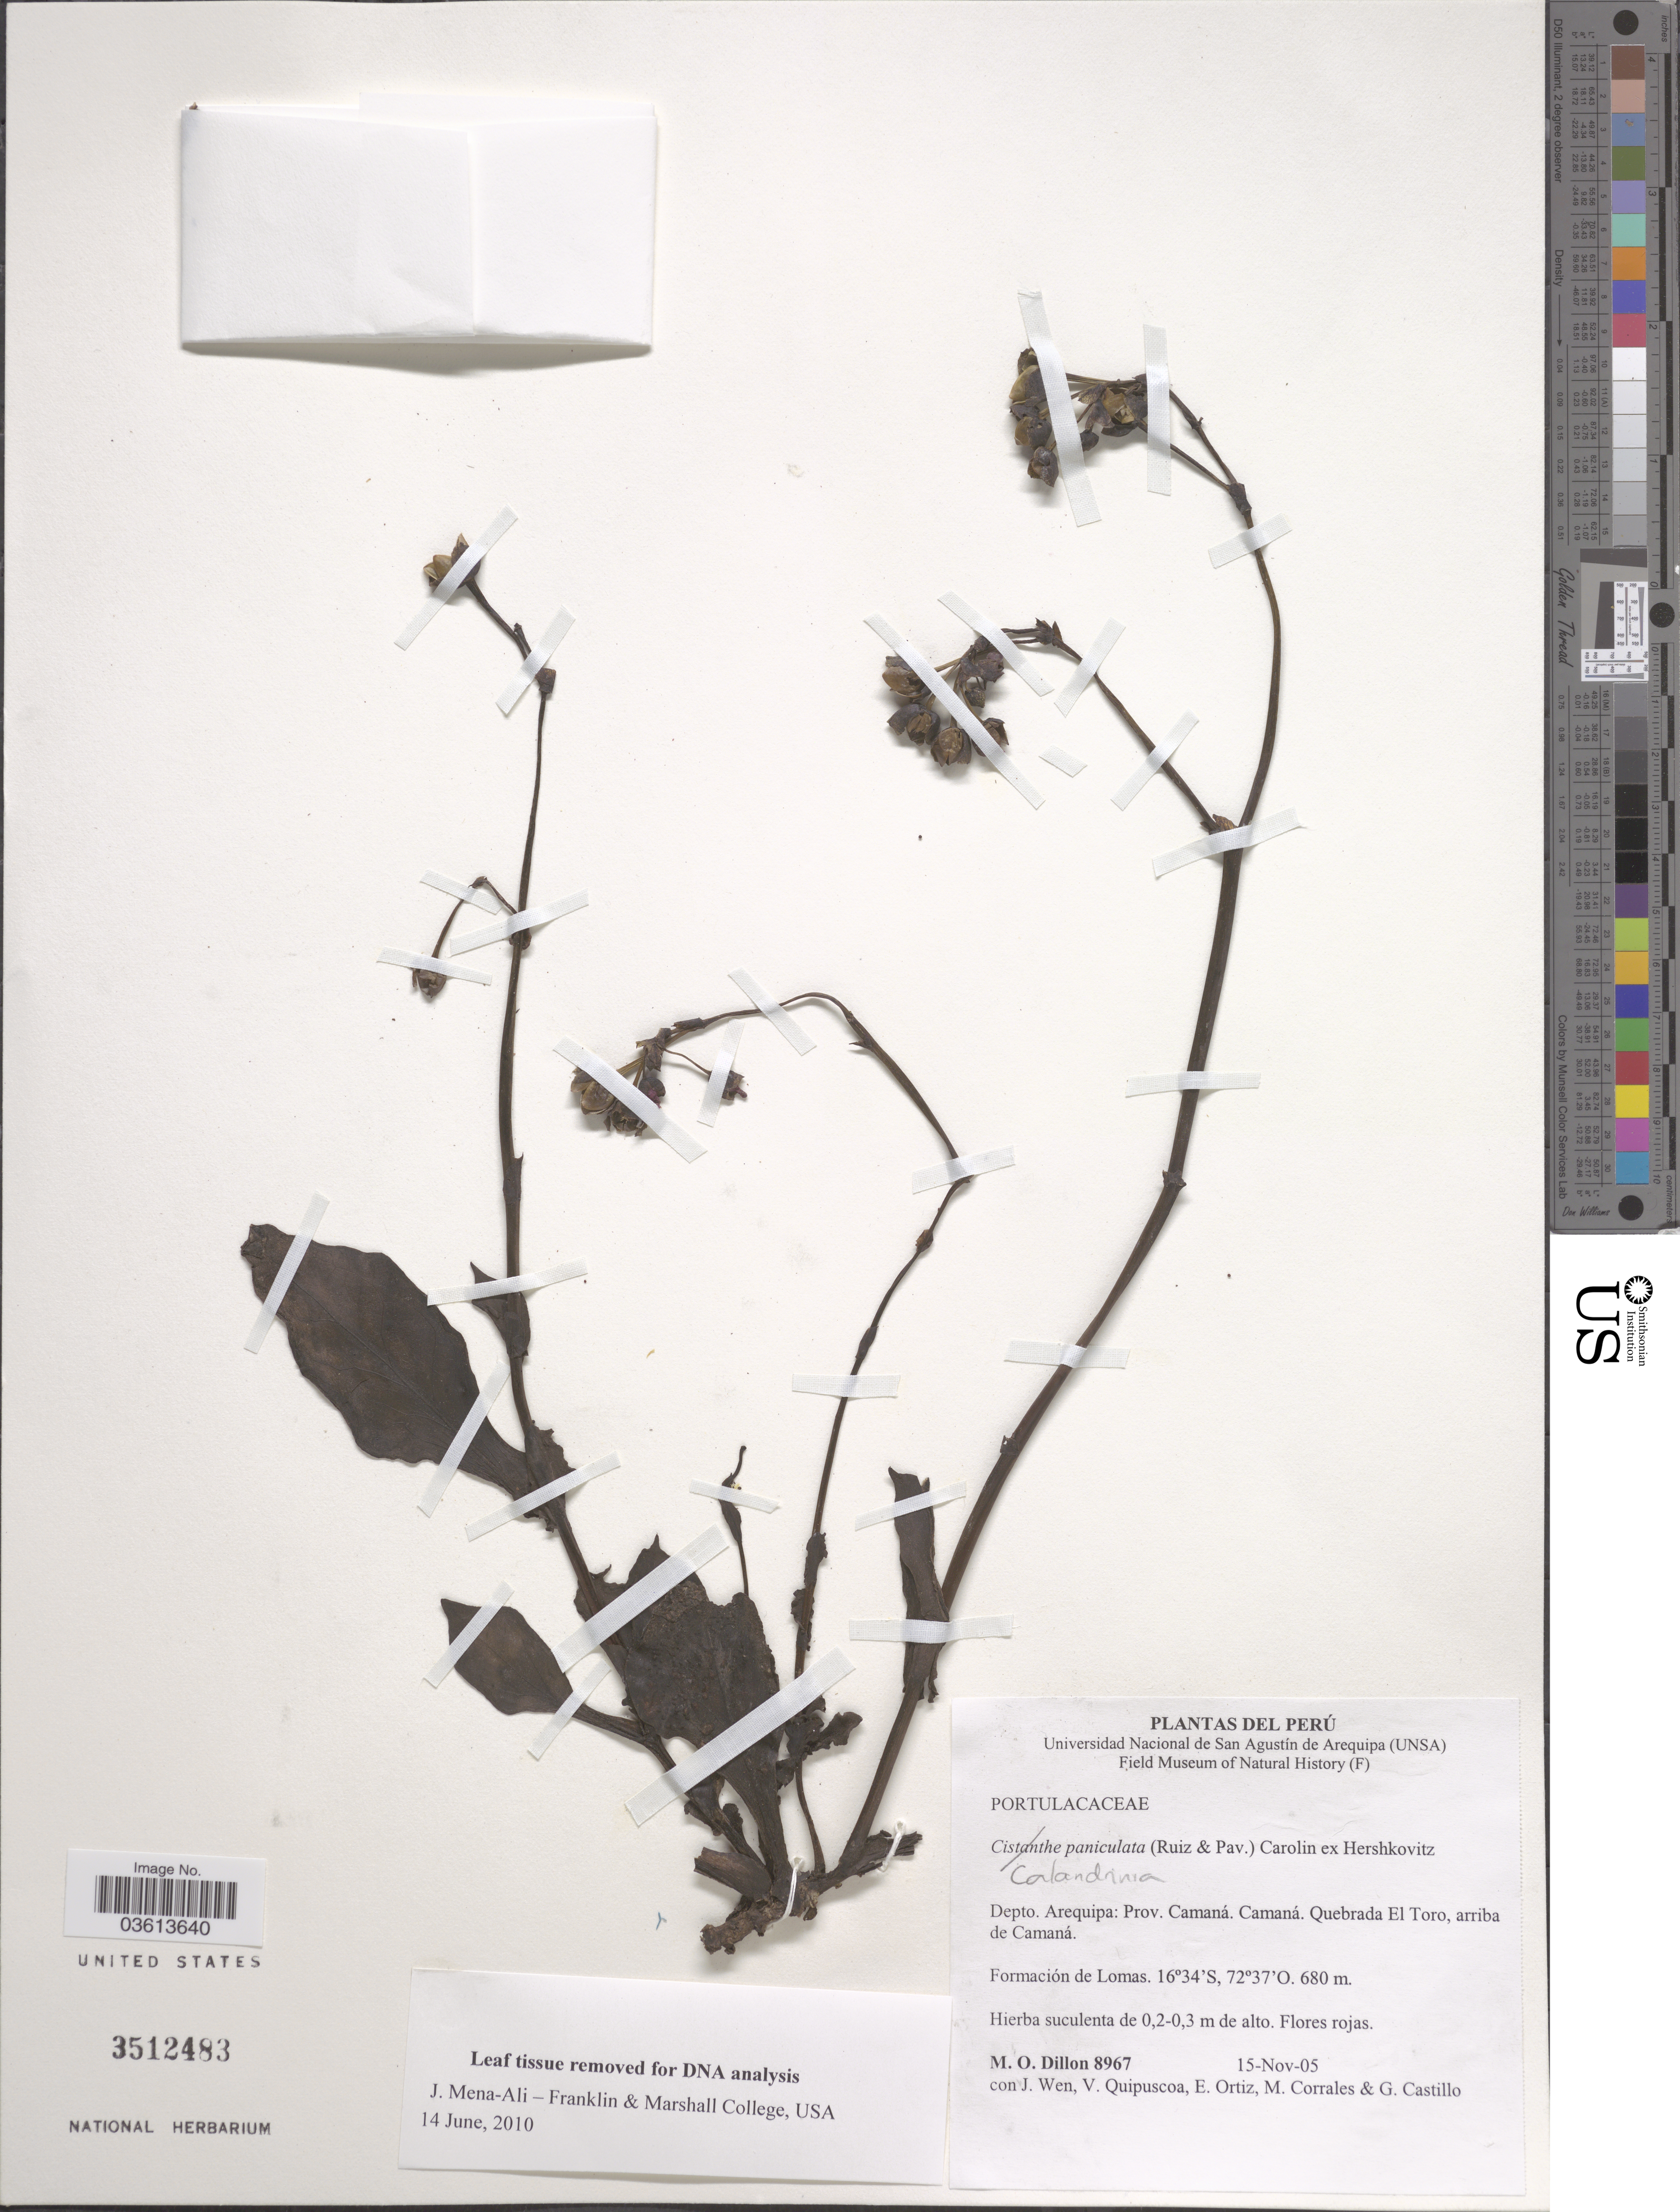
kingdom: Plantae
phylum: Tracheophyta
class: Magnoliopsida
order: Caryophyllales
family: Montiaceae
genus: Cistanthe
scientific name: Cistanthe paniculata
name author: (DC.) Carolin ex Hershk.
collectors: M. O. Dillon, J. Wen, V. Quipuscoa, E. Ortiz & et al.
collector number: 8967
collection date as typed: Transcribed d/m/y: 15/11/5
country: Peru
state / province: Arequipa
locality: Depto. Arequipa: Prov. Camaná. Quebrada El Toro, arriba de Camaná. Formación de Lomas.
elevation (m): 680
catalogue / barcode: US 3512483